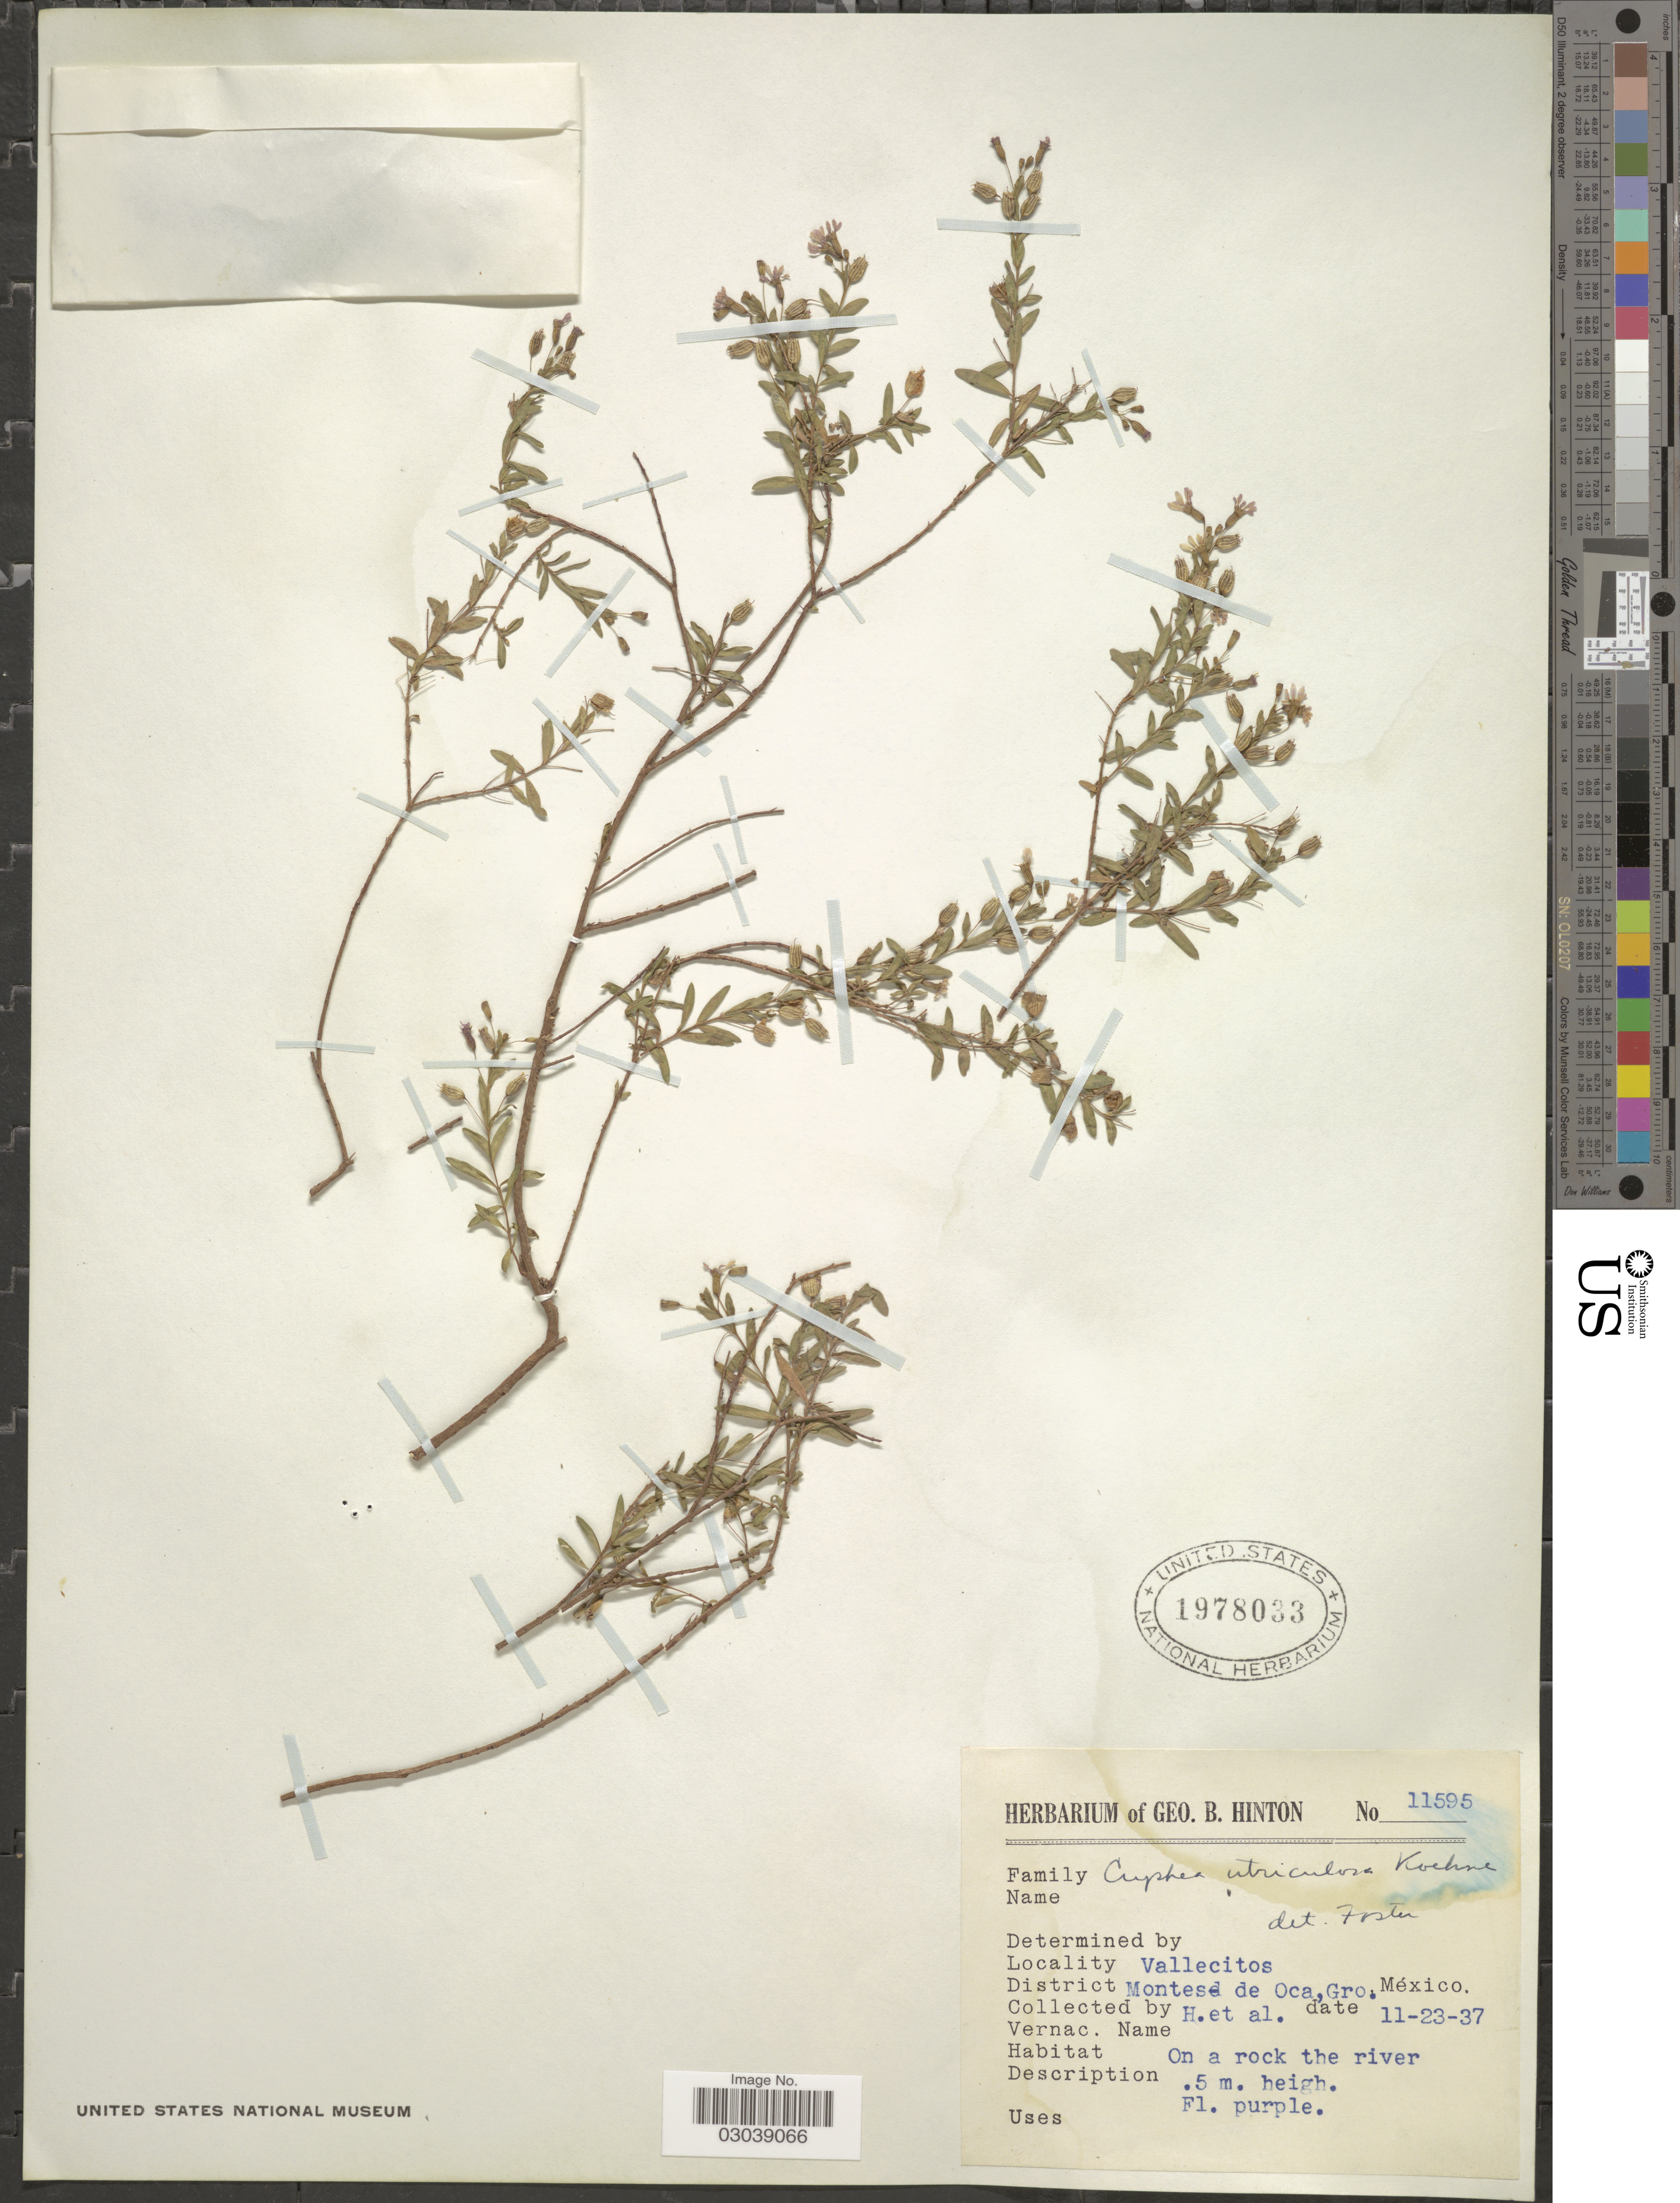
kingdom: Plantae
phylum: Tracheophyta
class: Magnoliopsida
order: Myrtales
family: Lythraceae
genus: Cuphea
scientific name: Cuphea utriculosa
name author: Koehne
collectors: G. B. Hinton & et al.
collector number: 11595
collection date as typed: Transcribed d/m/y: 23/11/37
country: Mexico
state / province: Guerrero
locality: Vallecitos, District Montes de Oca, Gro.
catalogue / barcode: US 1978033